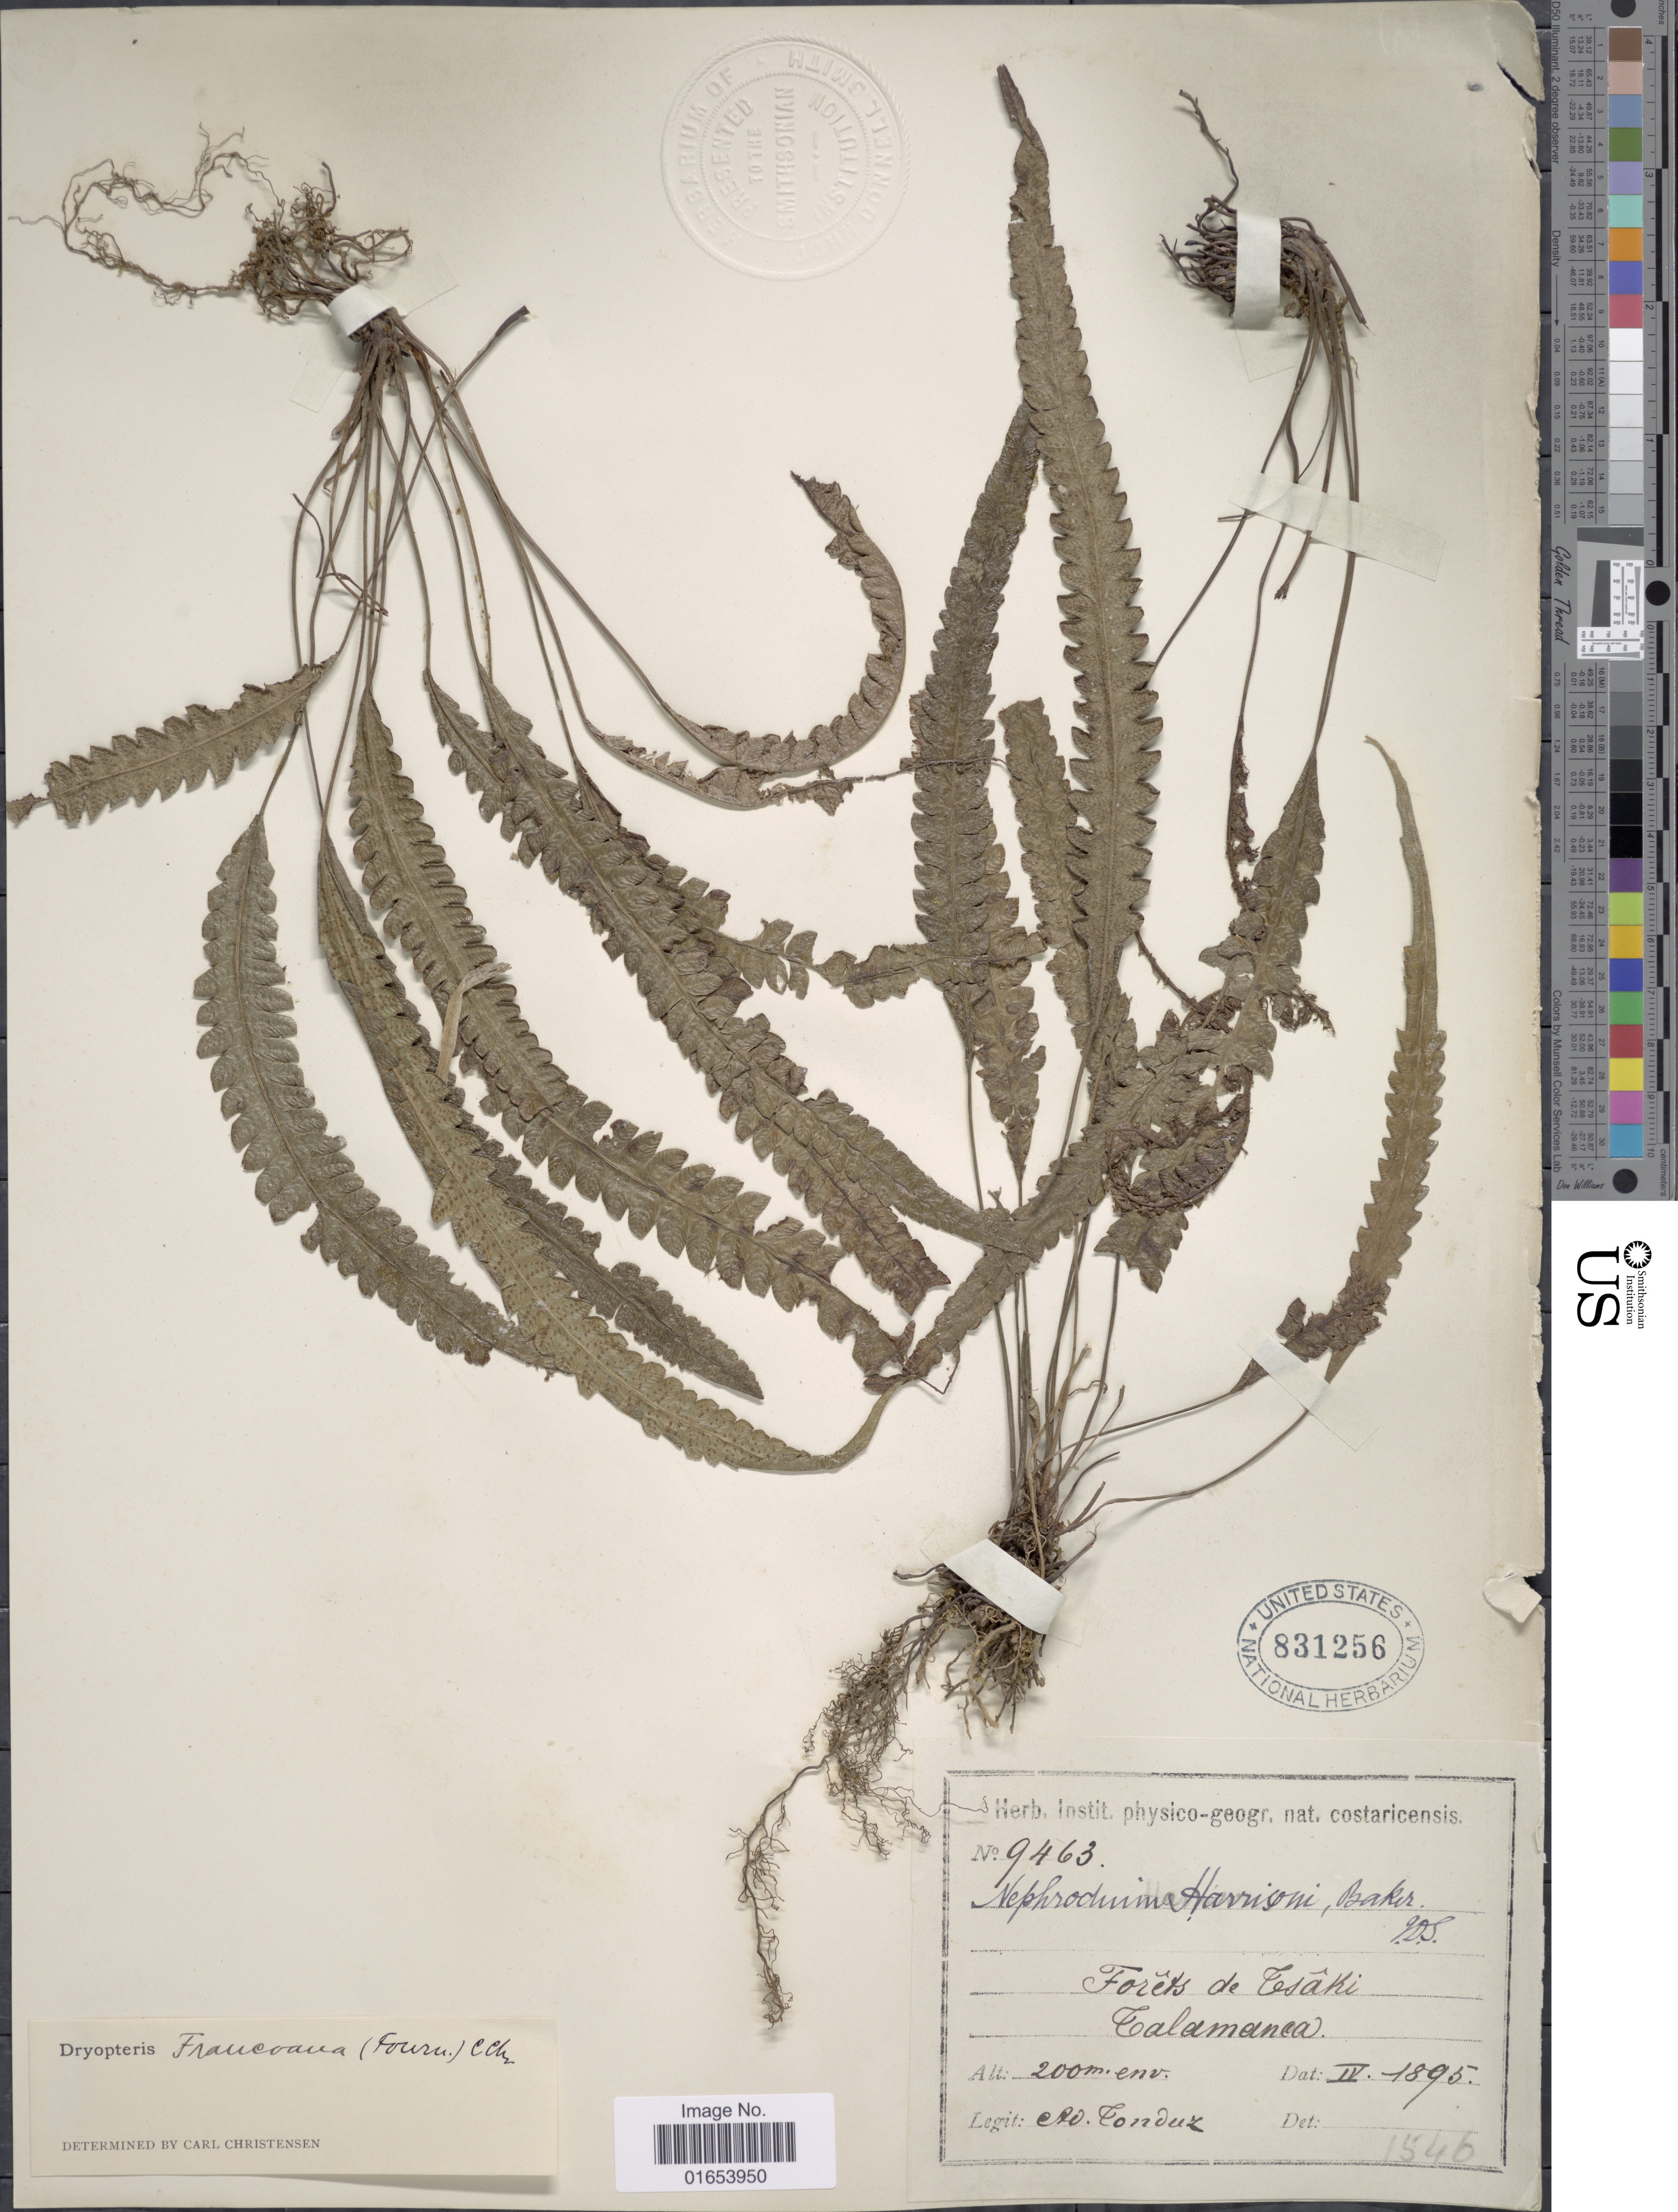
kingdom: Plantae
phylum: Tracheophyta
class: Polypodiopsida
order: Polypodiales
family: Thelypteridaceae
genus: Goniopteris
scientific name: Goniopteris francoana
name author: (E. Fourn.) Á. Löve & D. Löve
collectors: A. Tonduz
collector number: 9463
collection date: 1895-04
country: Costa Rica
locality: Forets de Tsaki, Talamanca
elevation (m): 200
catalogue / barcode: US 831256